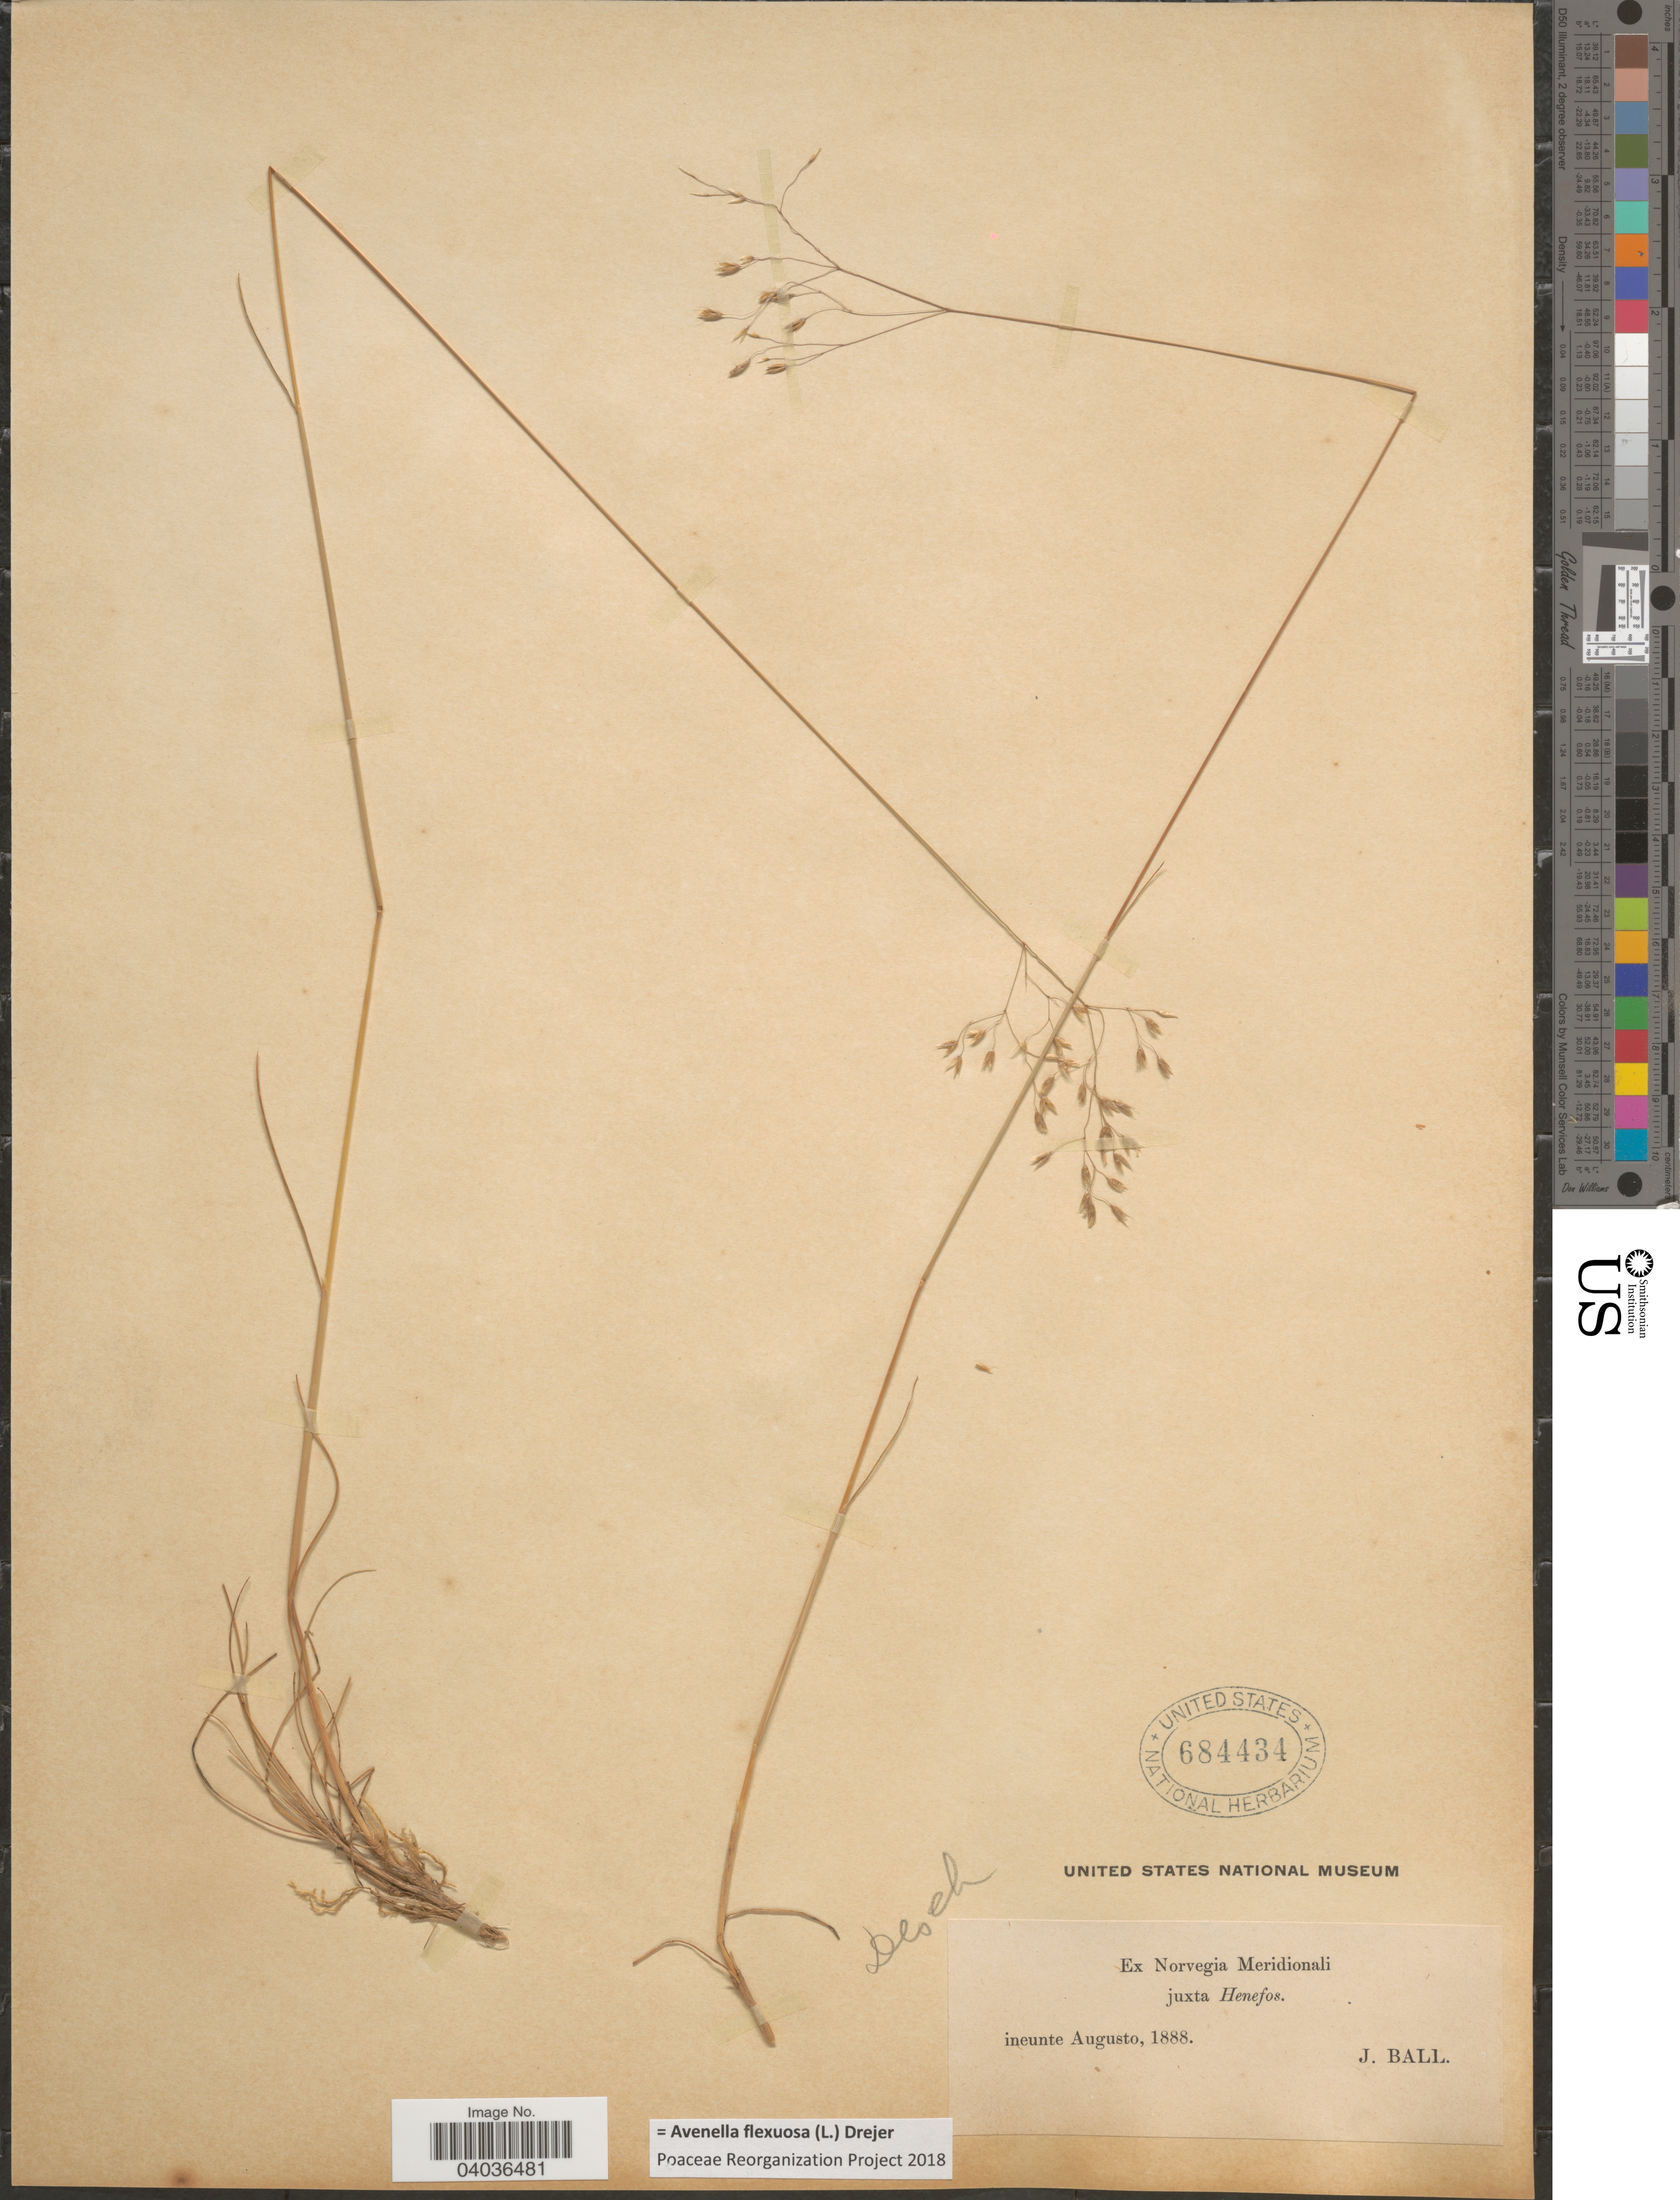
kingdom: Plantae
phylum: Tracheophyta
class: Liliopsida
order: Poales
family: Poaceae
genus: Avenella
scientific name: Avenella flexuosa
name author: (L.) Drejer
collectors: J. Ball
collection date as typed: Ineunte Augusto, 1888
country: Norway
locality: Ex Norvegia Meridionali juxta Henefos.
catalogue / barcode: US 684434